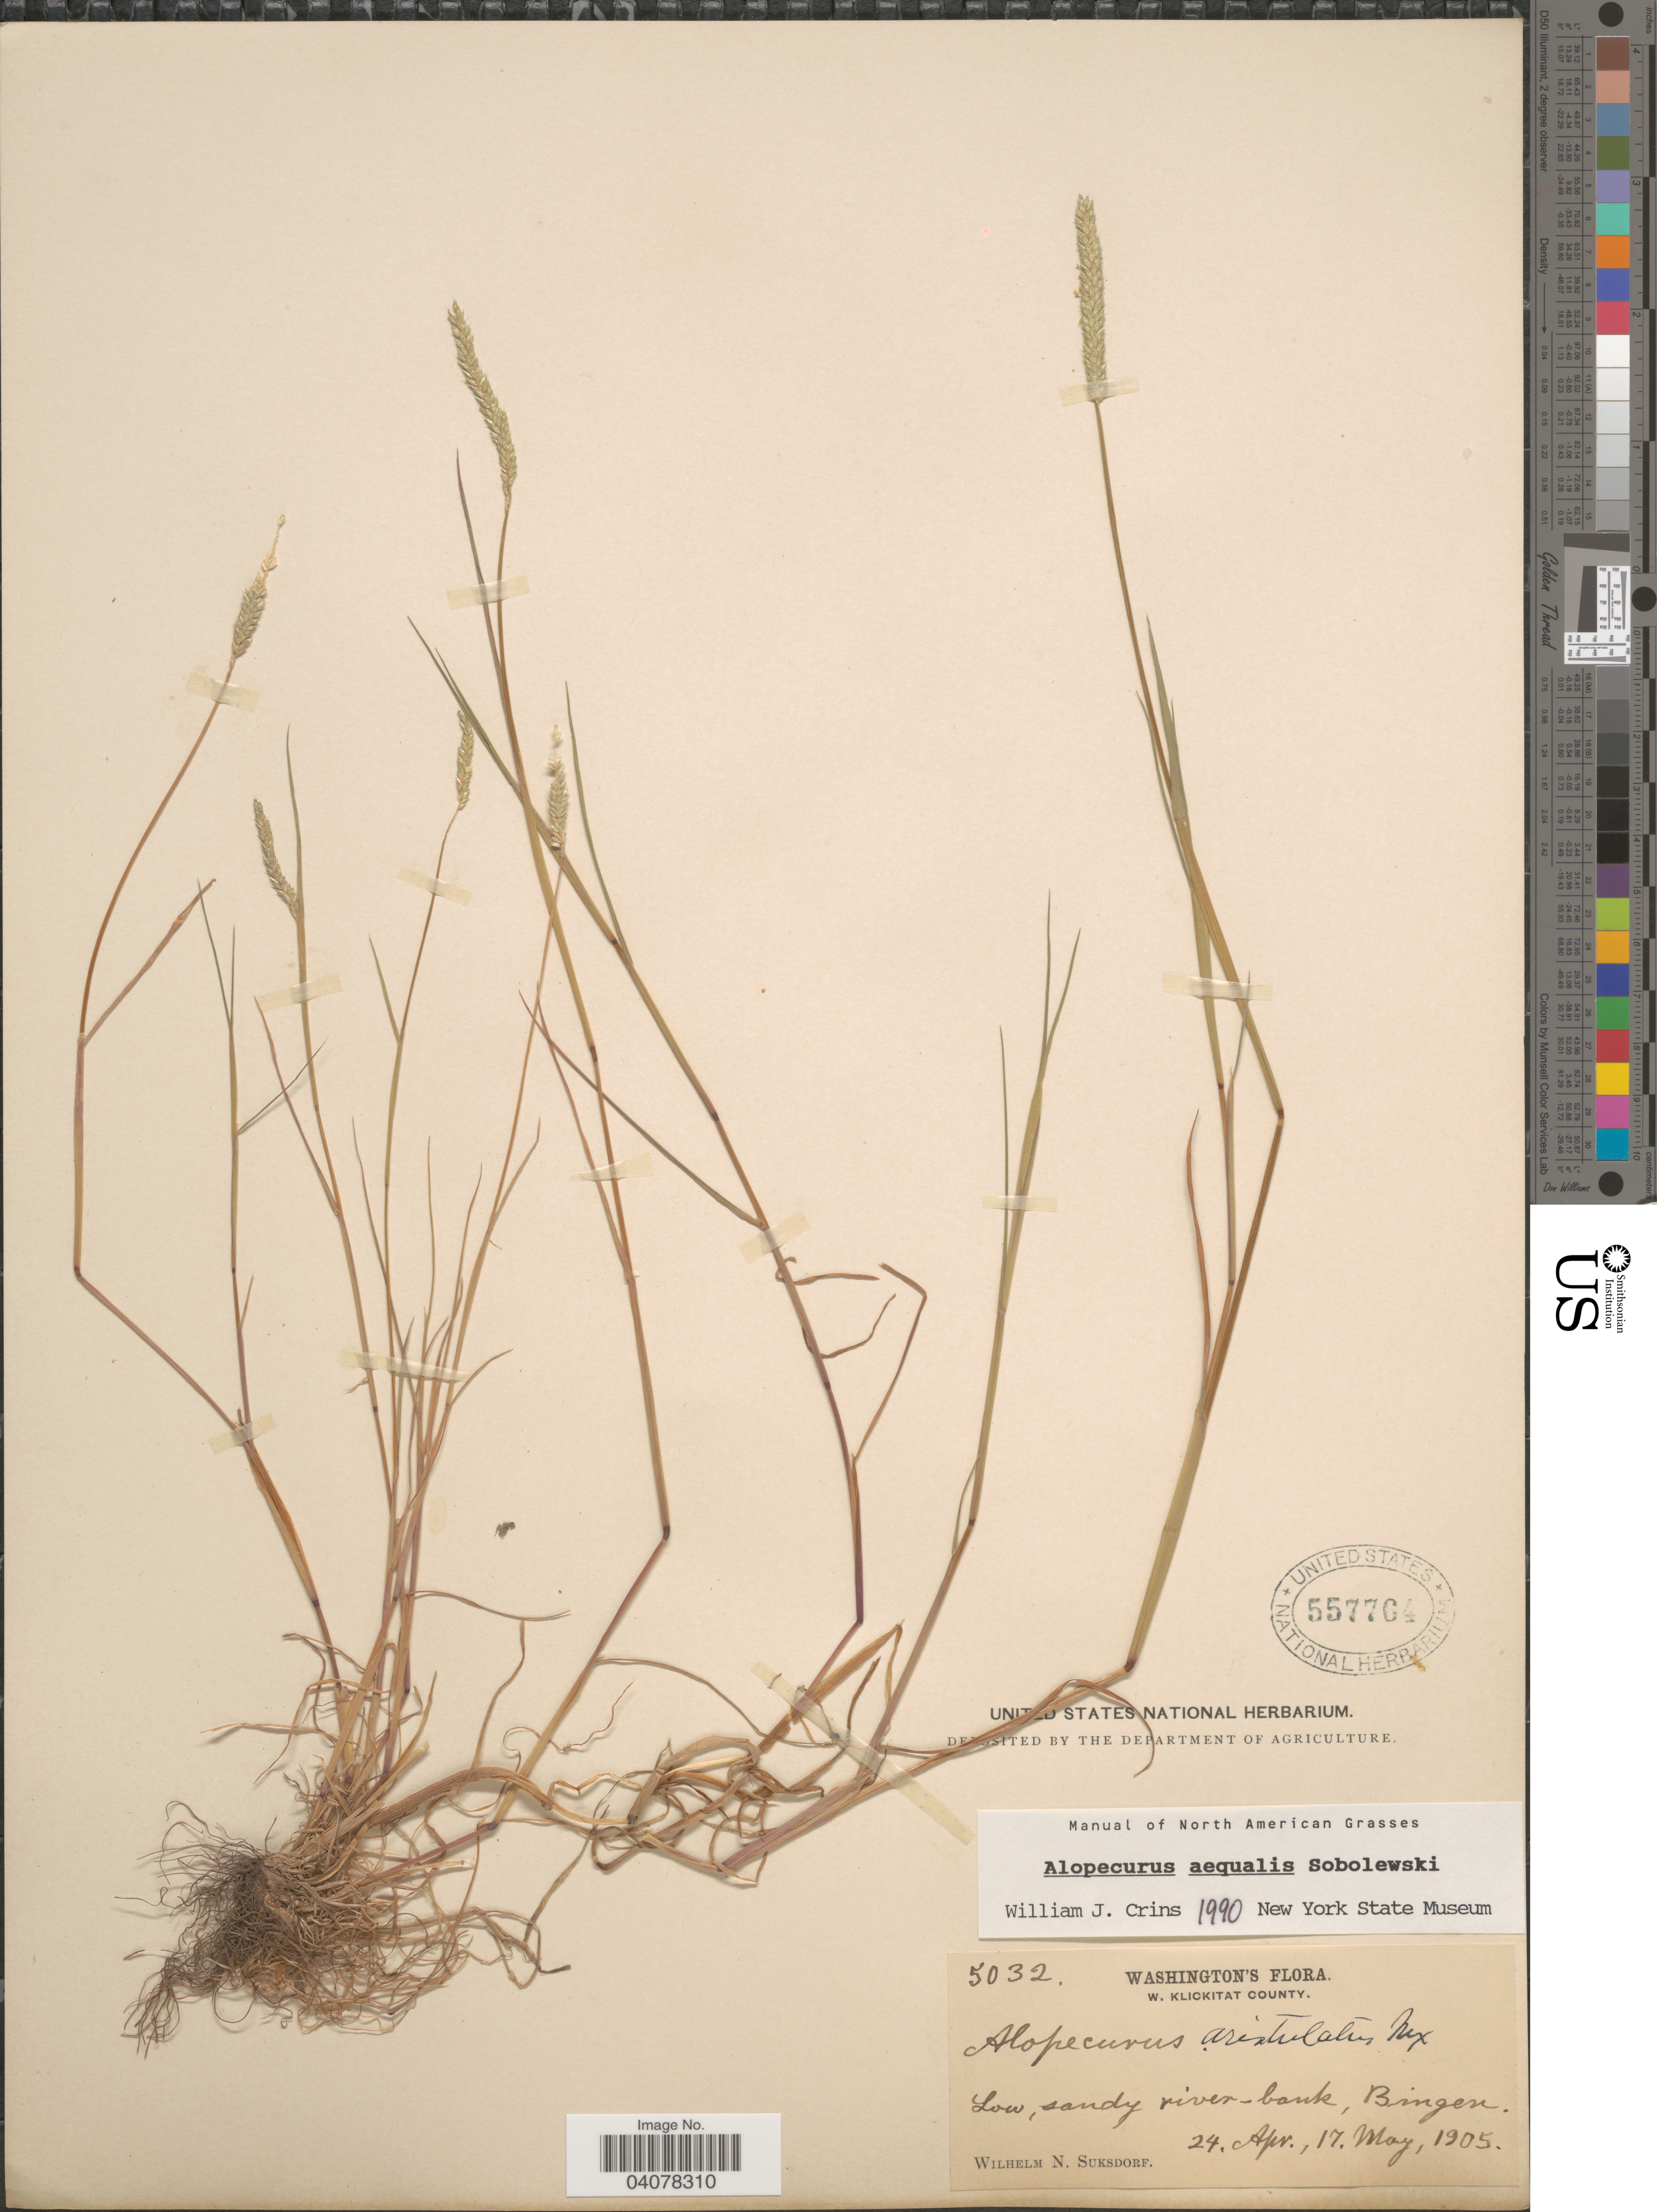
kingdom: Plantae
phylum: Tracheophyta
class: Liliopsida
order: Poales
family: Poaceae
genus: Alopecurus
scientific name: Alopecurus aequalis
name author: Sobol.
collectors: W. N. Suksdorf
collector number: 5032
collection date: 1905-04-24/1905-05-17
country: United States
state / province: Washington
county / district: Klickitat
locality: W. Klickitat County. Low, sandy river-bank, Bingen.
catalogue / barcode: US 557764